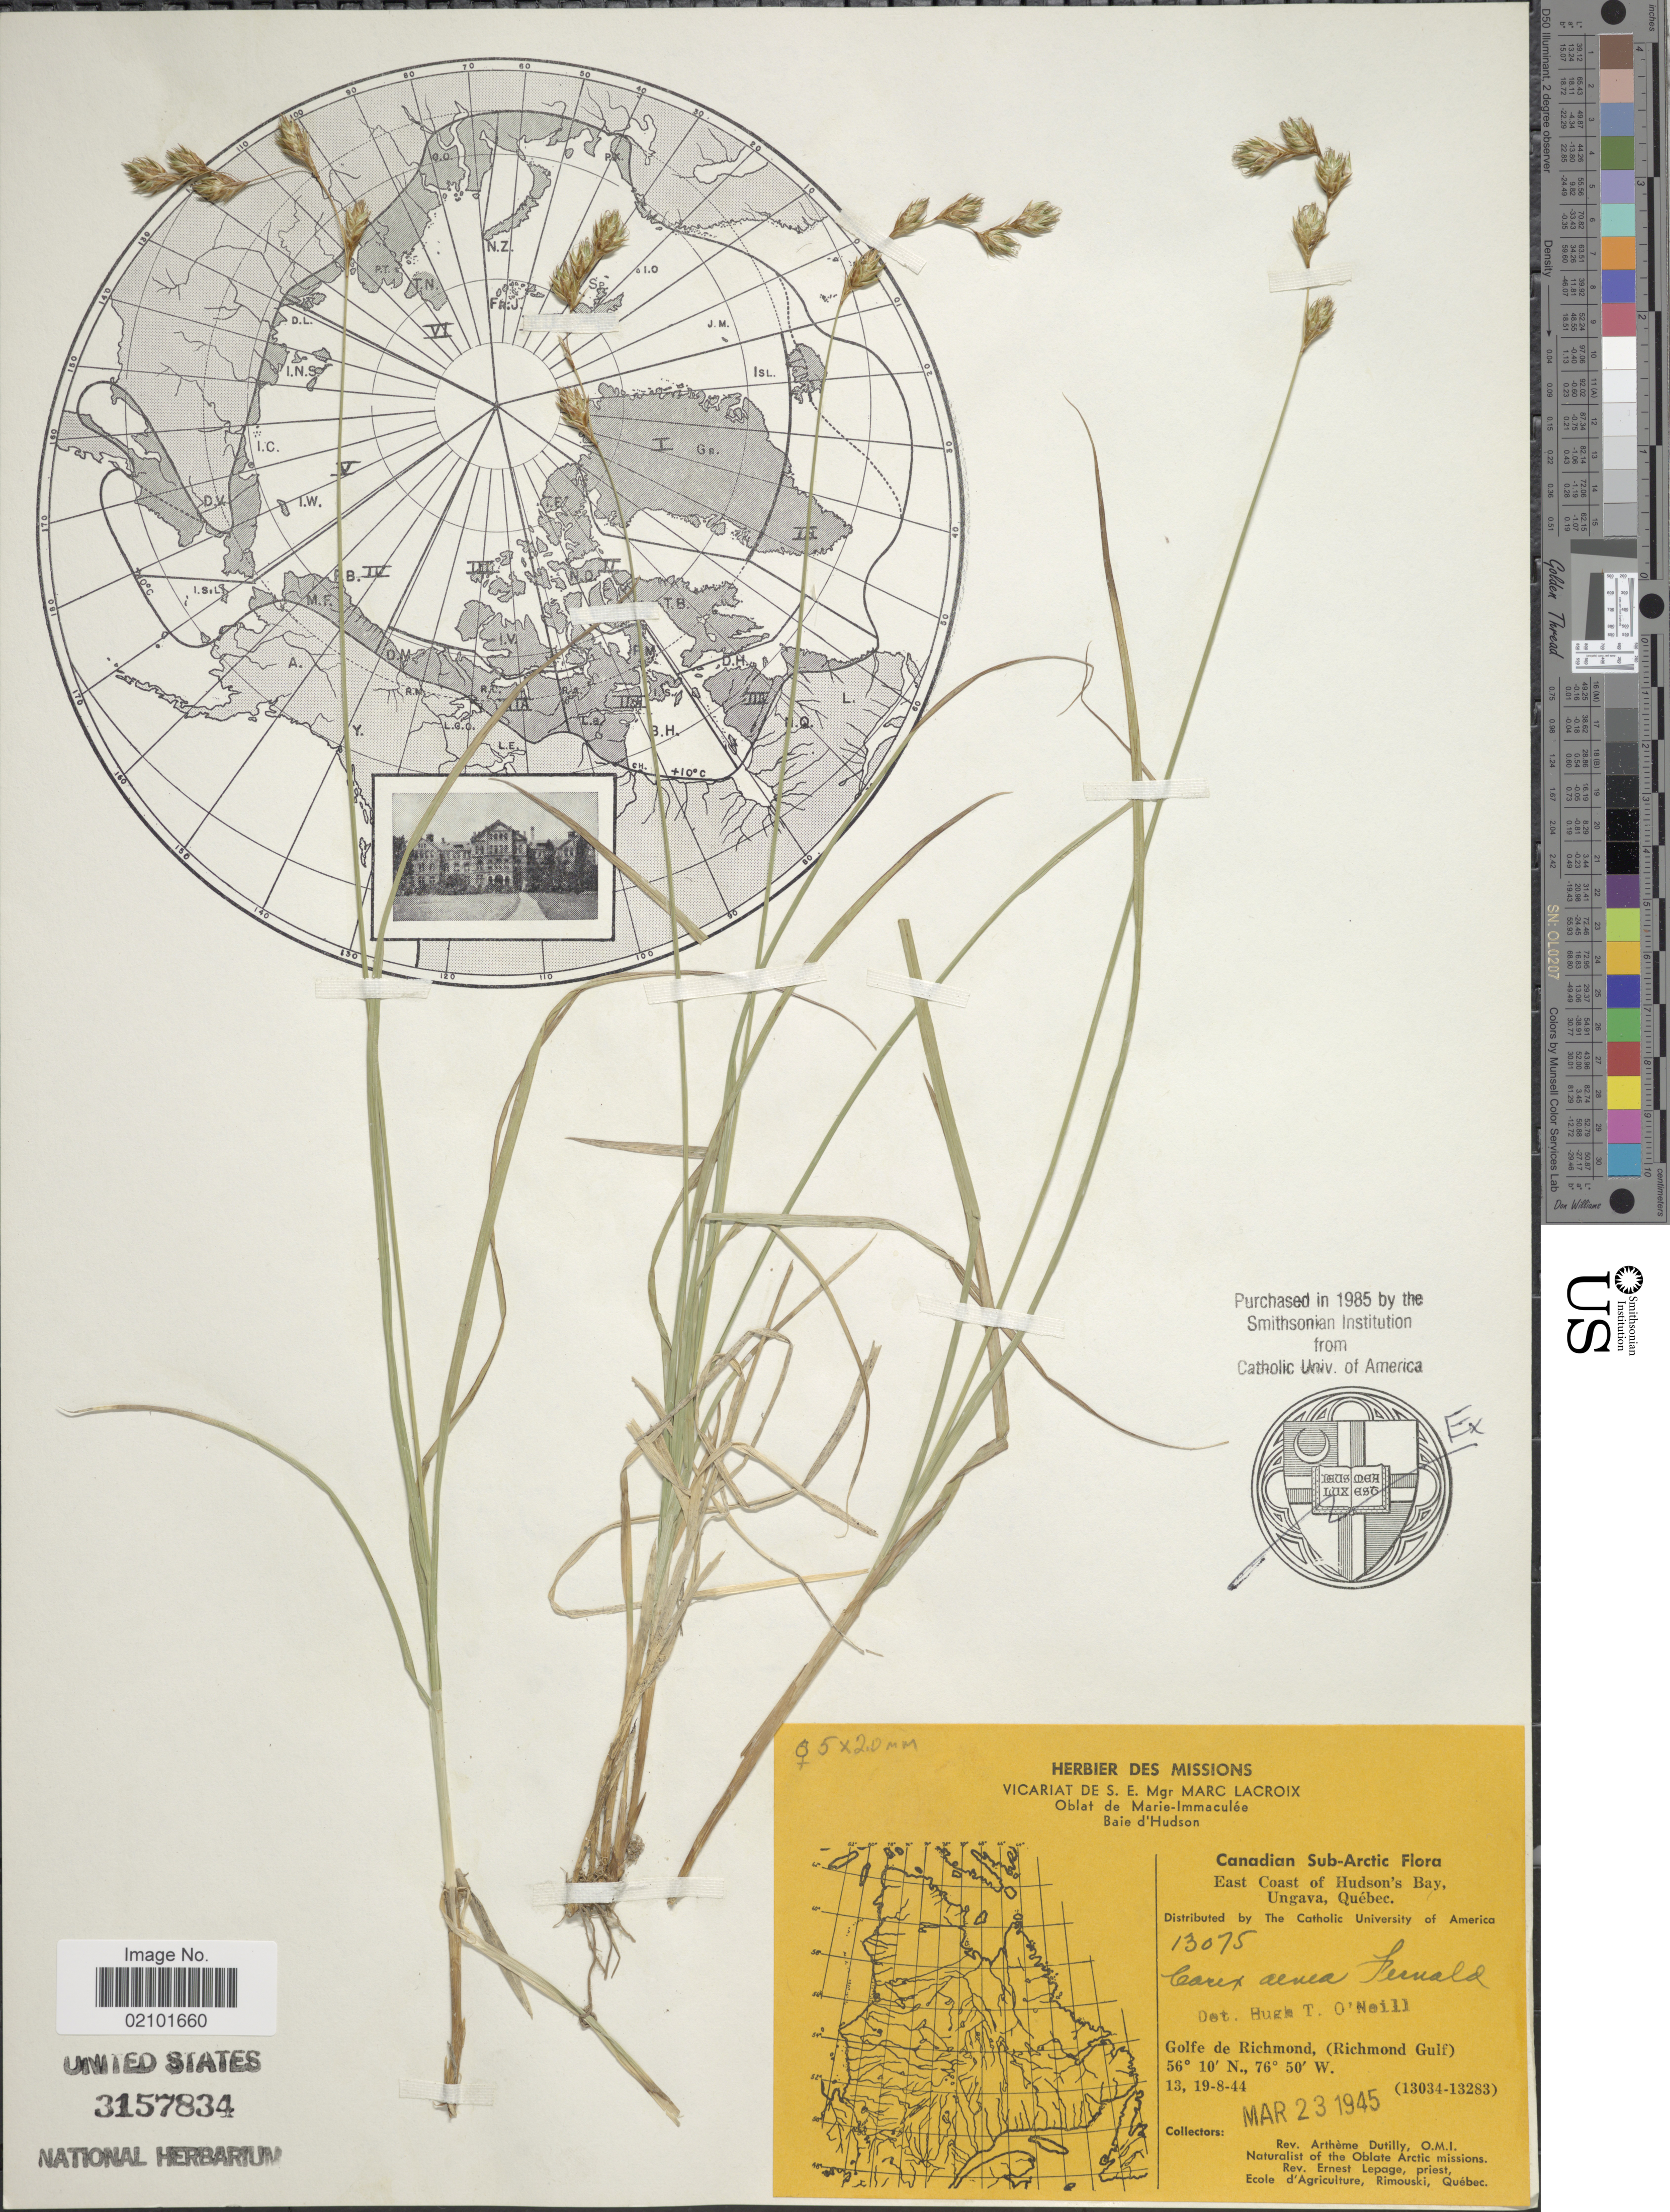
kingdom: Plantae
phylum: Tracheophyta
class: Liliopsida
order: Poales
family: Cyperaceae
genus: Carex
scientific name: Carex foenea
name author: Willd.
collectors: A. Dutilly & E. Lepage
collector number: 13075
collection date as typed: Transcribed d/m/y: 19/8/44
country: Canada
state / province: Quebec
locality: East Coas of Hudson's Bay, Ungava. Golfe de Richmond, (Richmond Gulf)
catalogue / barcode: US 3157834